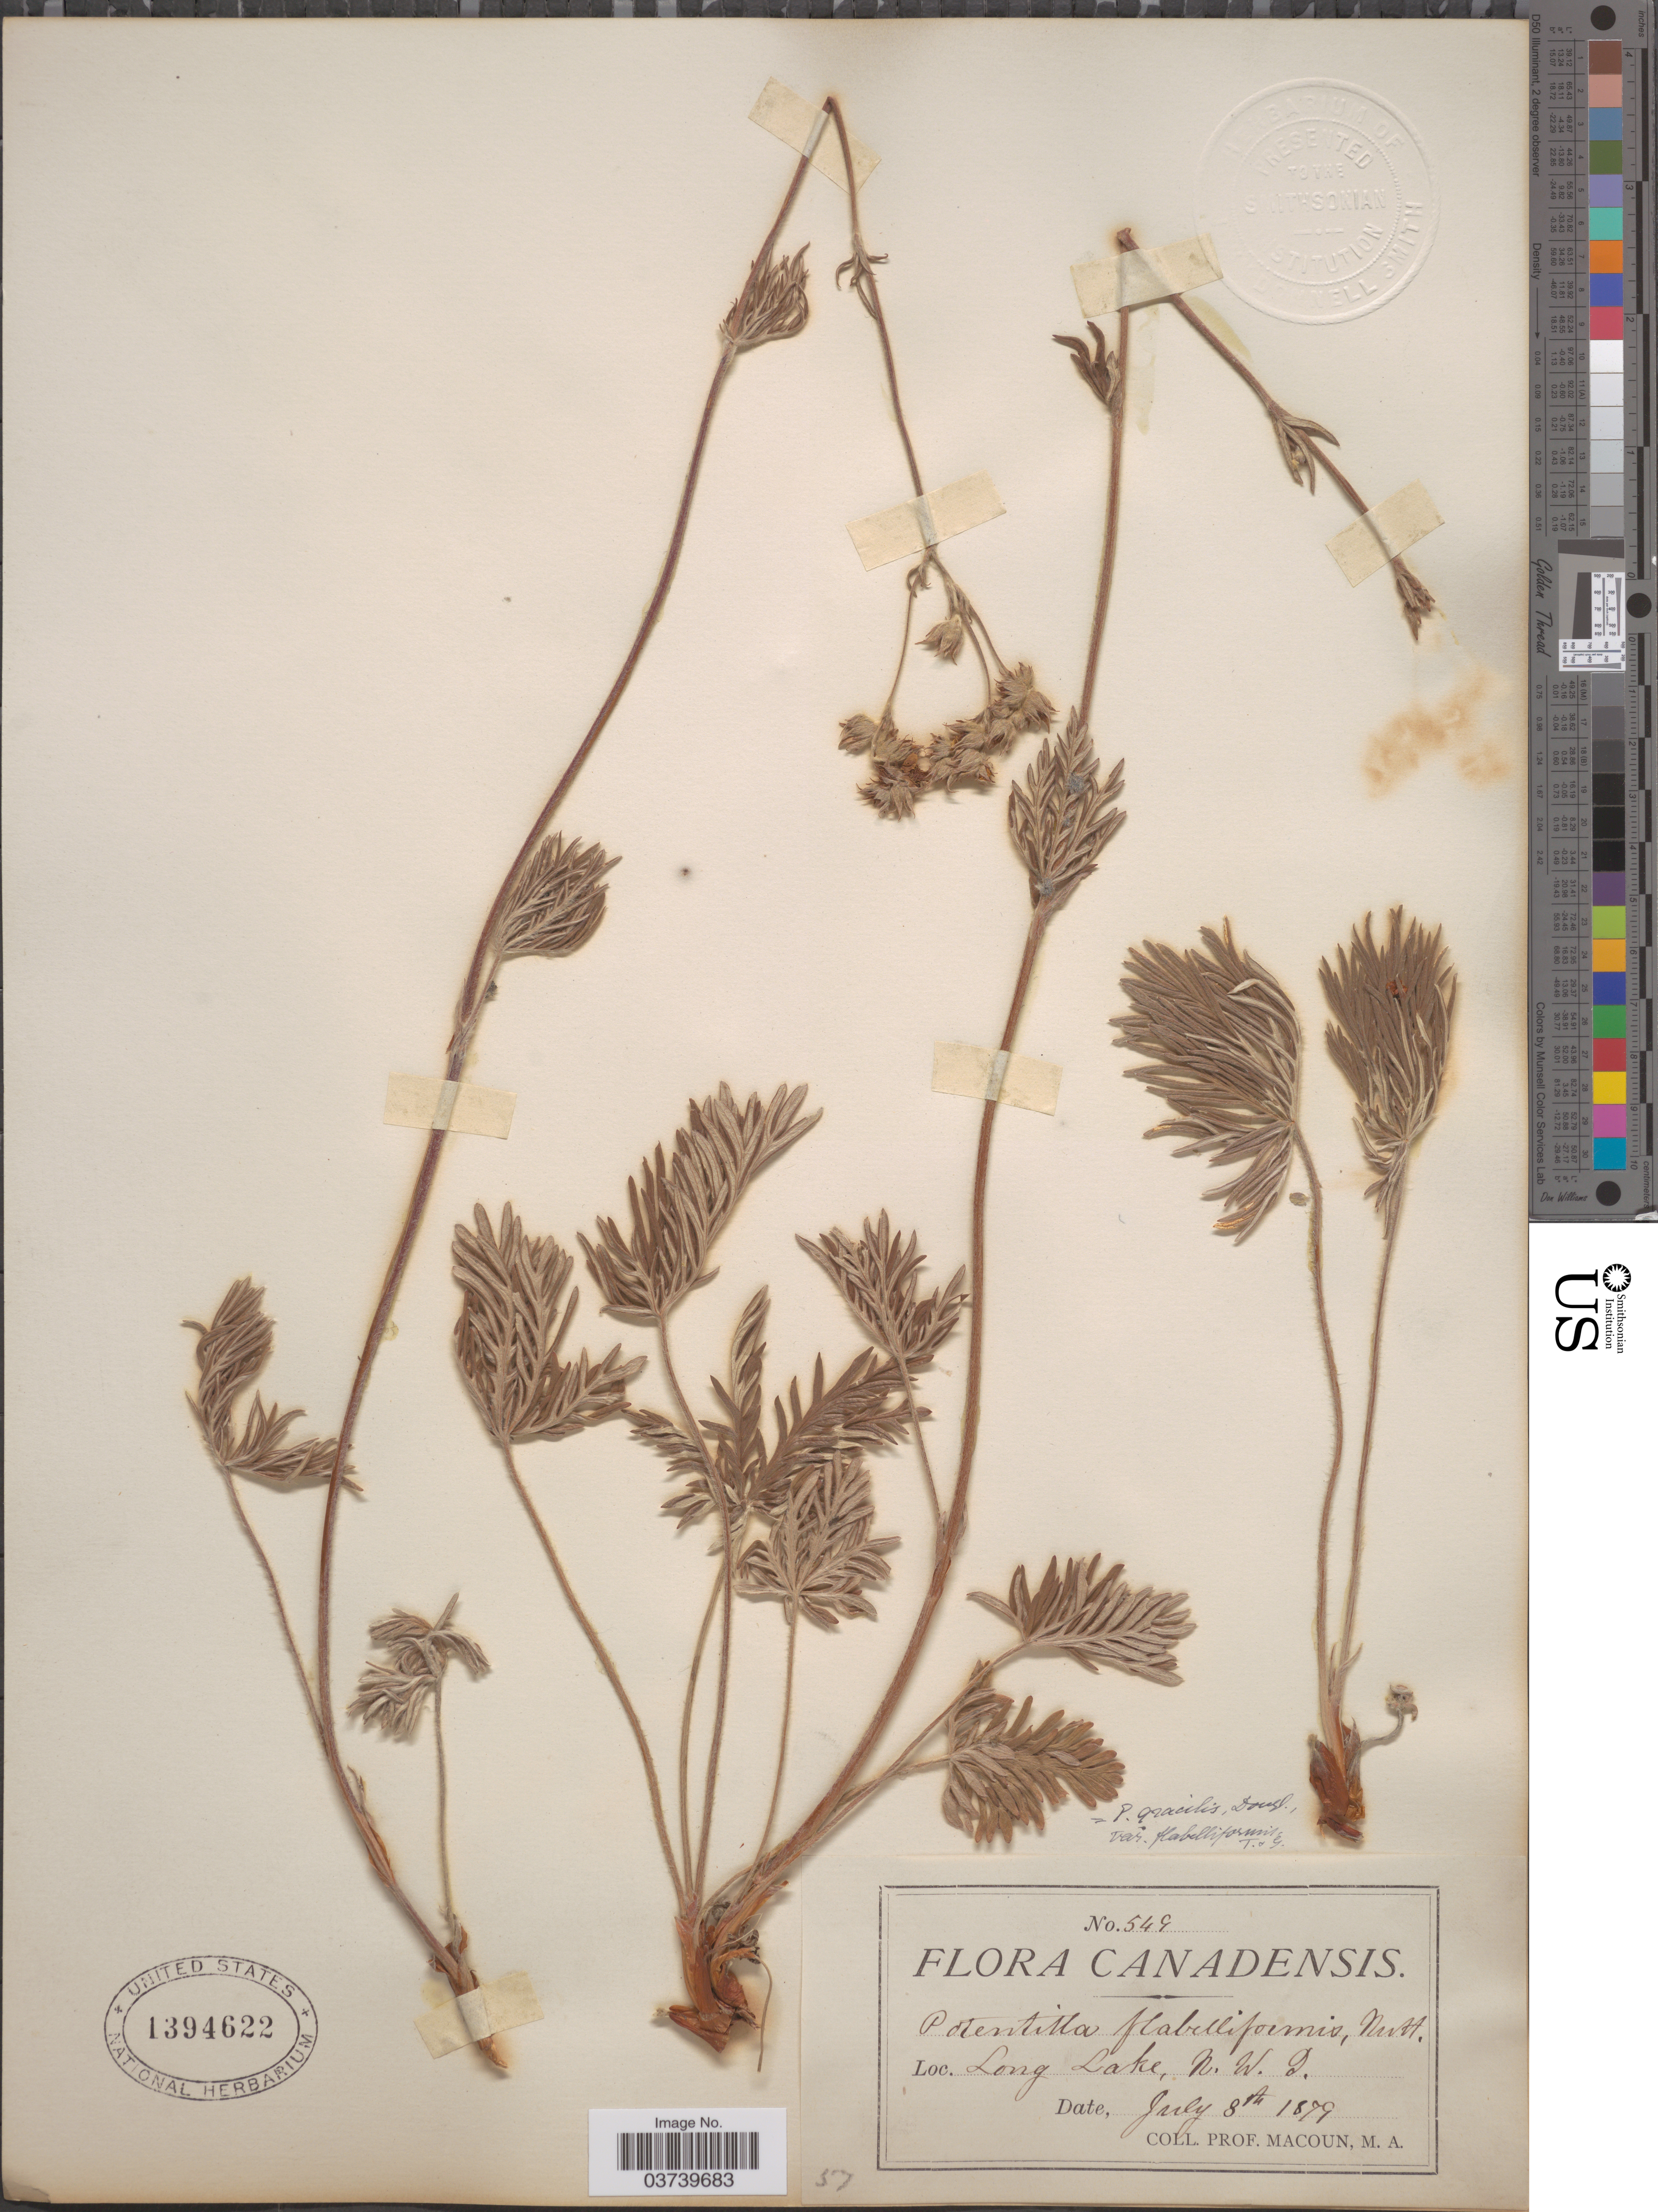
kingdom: Plantae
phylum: Tracheophyta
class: Magnoliopsida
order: Rosales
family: Rosaceae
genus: Potentilla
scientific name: Potentilla gracilis var. flabelliformis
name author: (Lehm.) Nutt.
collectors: M. Macoun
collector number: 549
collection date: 1879-07-08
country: Canada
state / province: Northwest Territories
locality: Long Lake, N. W. T.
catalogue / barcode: US 1394622